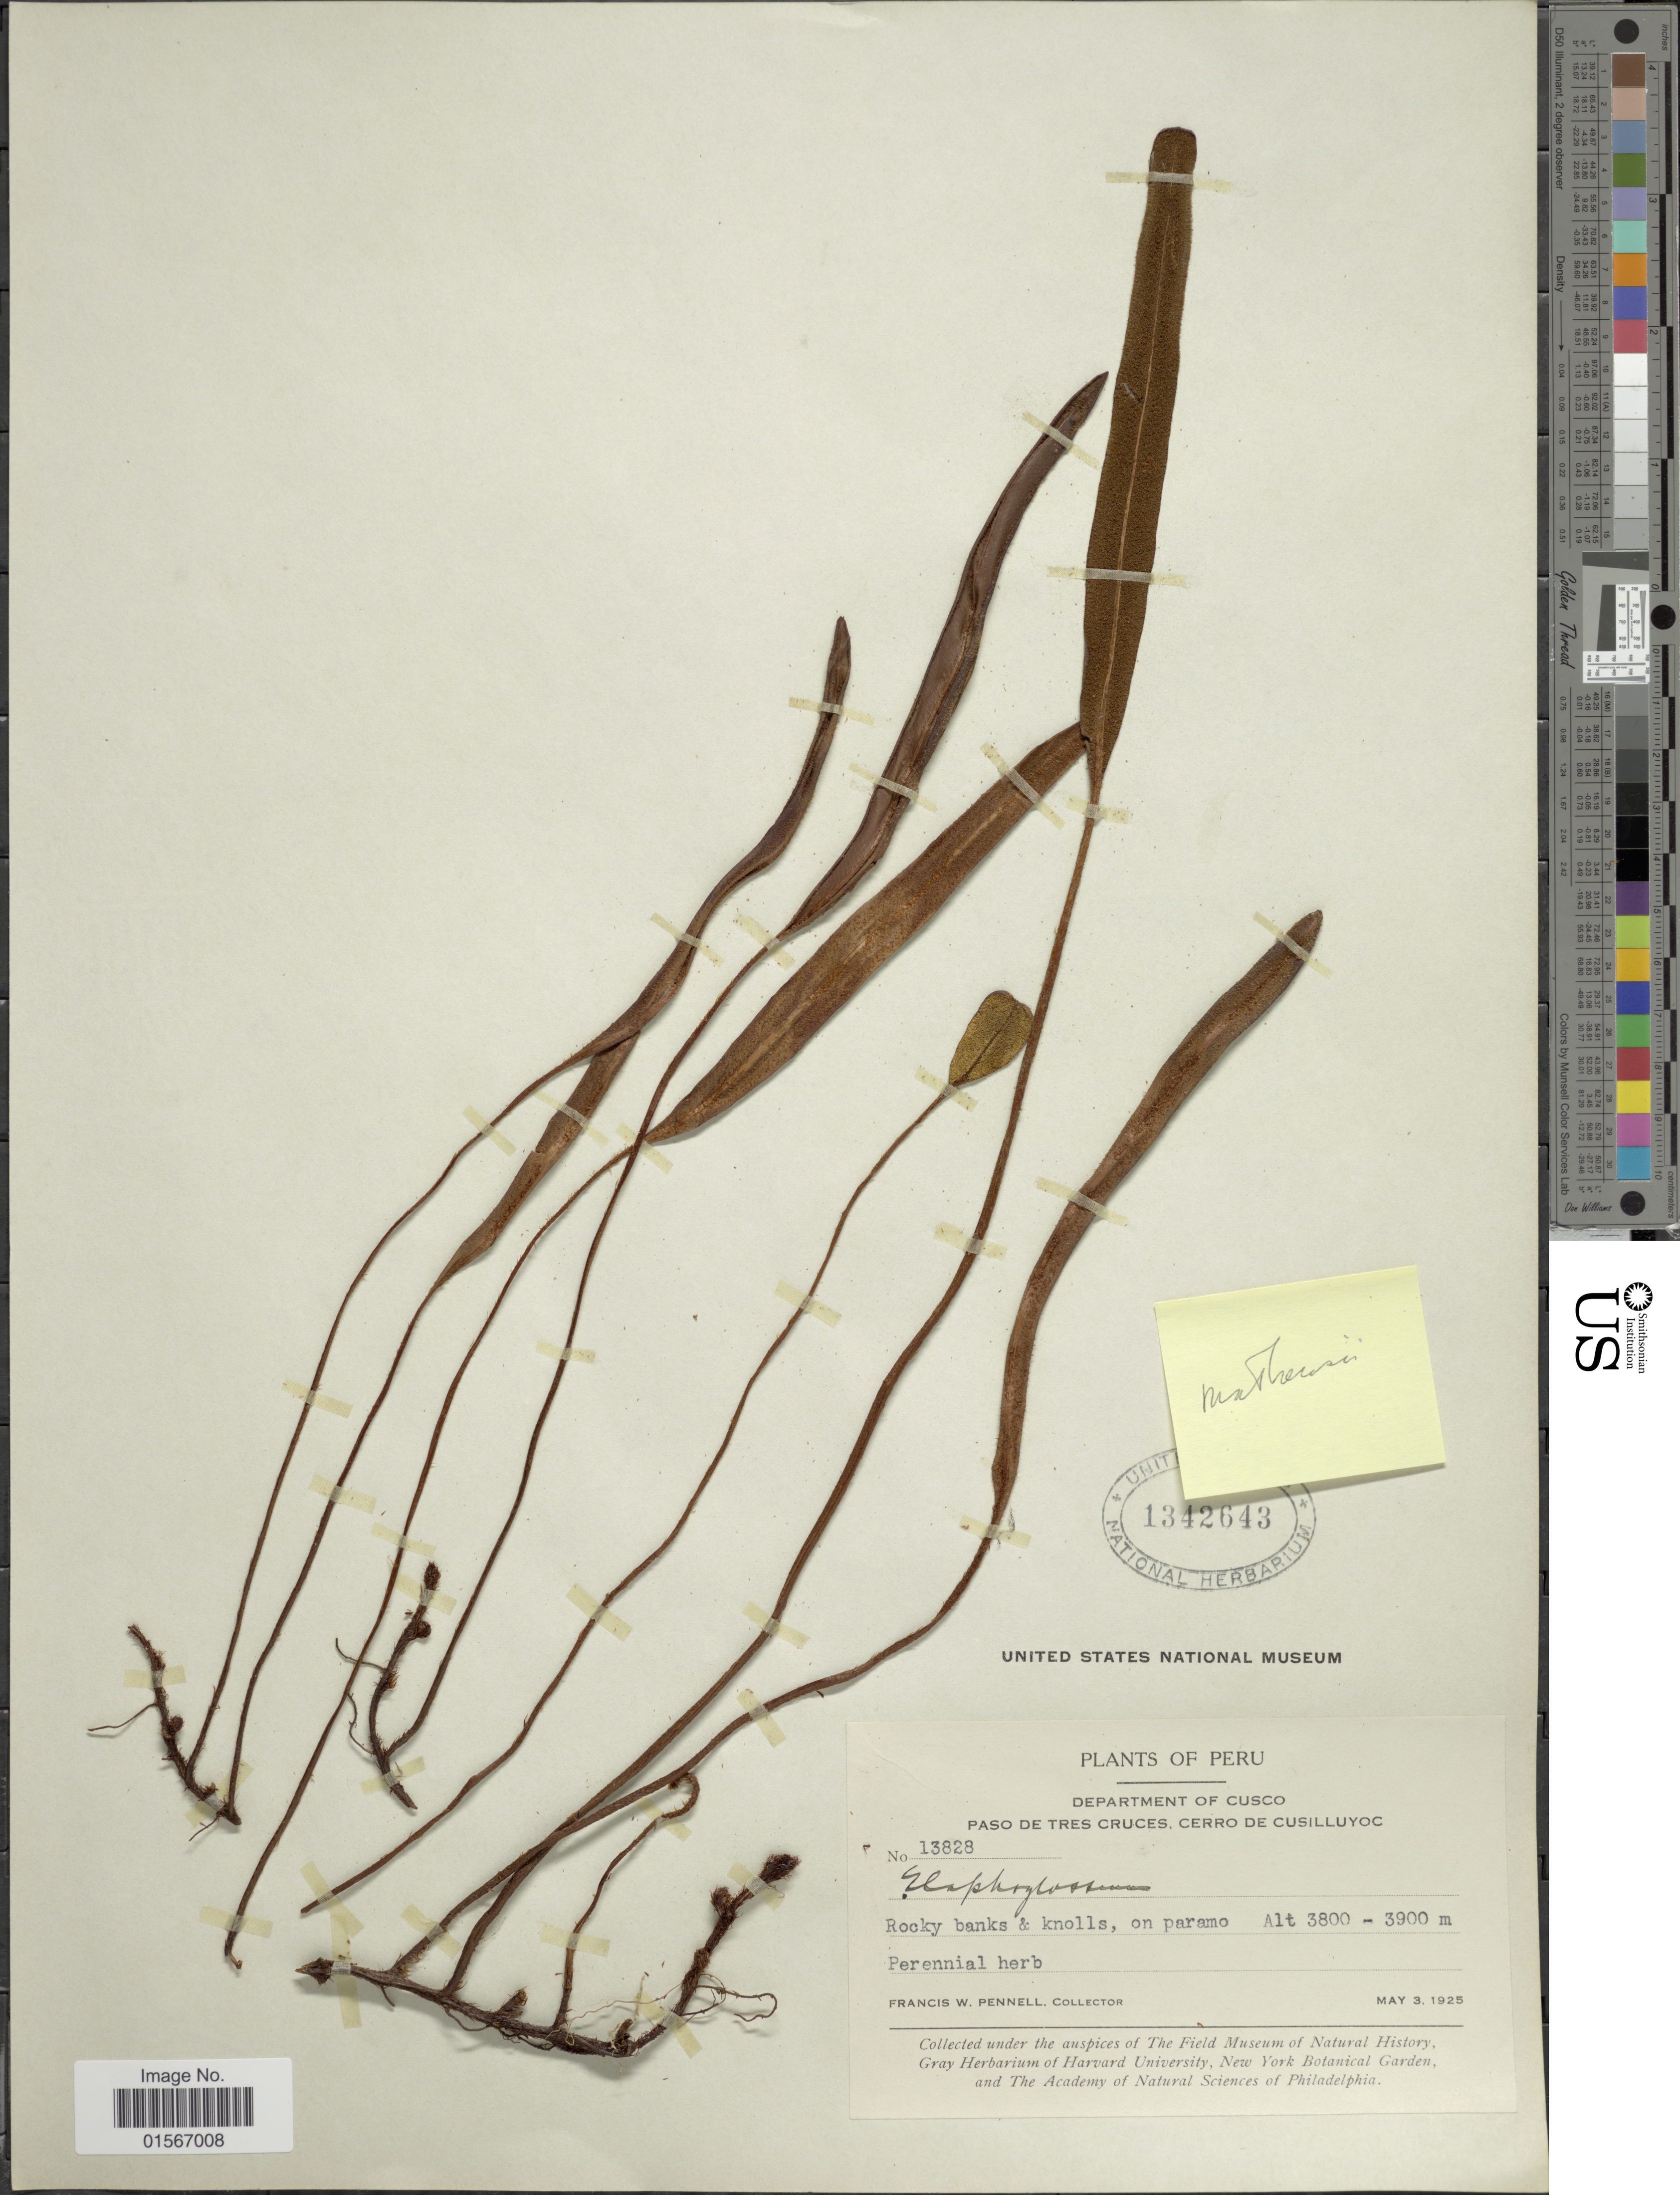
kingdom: Plantae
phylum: Tracheophyta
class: Polypodiopsida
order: Polypodiales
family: Dryopteridaceae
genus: Elaphoglossum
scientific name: Elaphoglossum mathewsii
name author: (Fée) T. Moore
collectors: F. W. Pennell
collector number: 13828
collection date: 1925-05-03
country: Peru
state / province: Cusco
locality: Department of Cuco, paso de tres cruces, Cerro de Cusilluyoc, Rocky banks & knolls, on paramo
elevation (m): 3800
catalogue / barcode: US 1342643